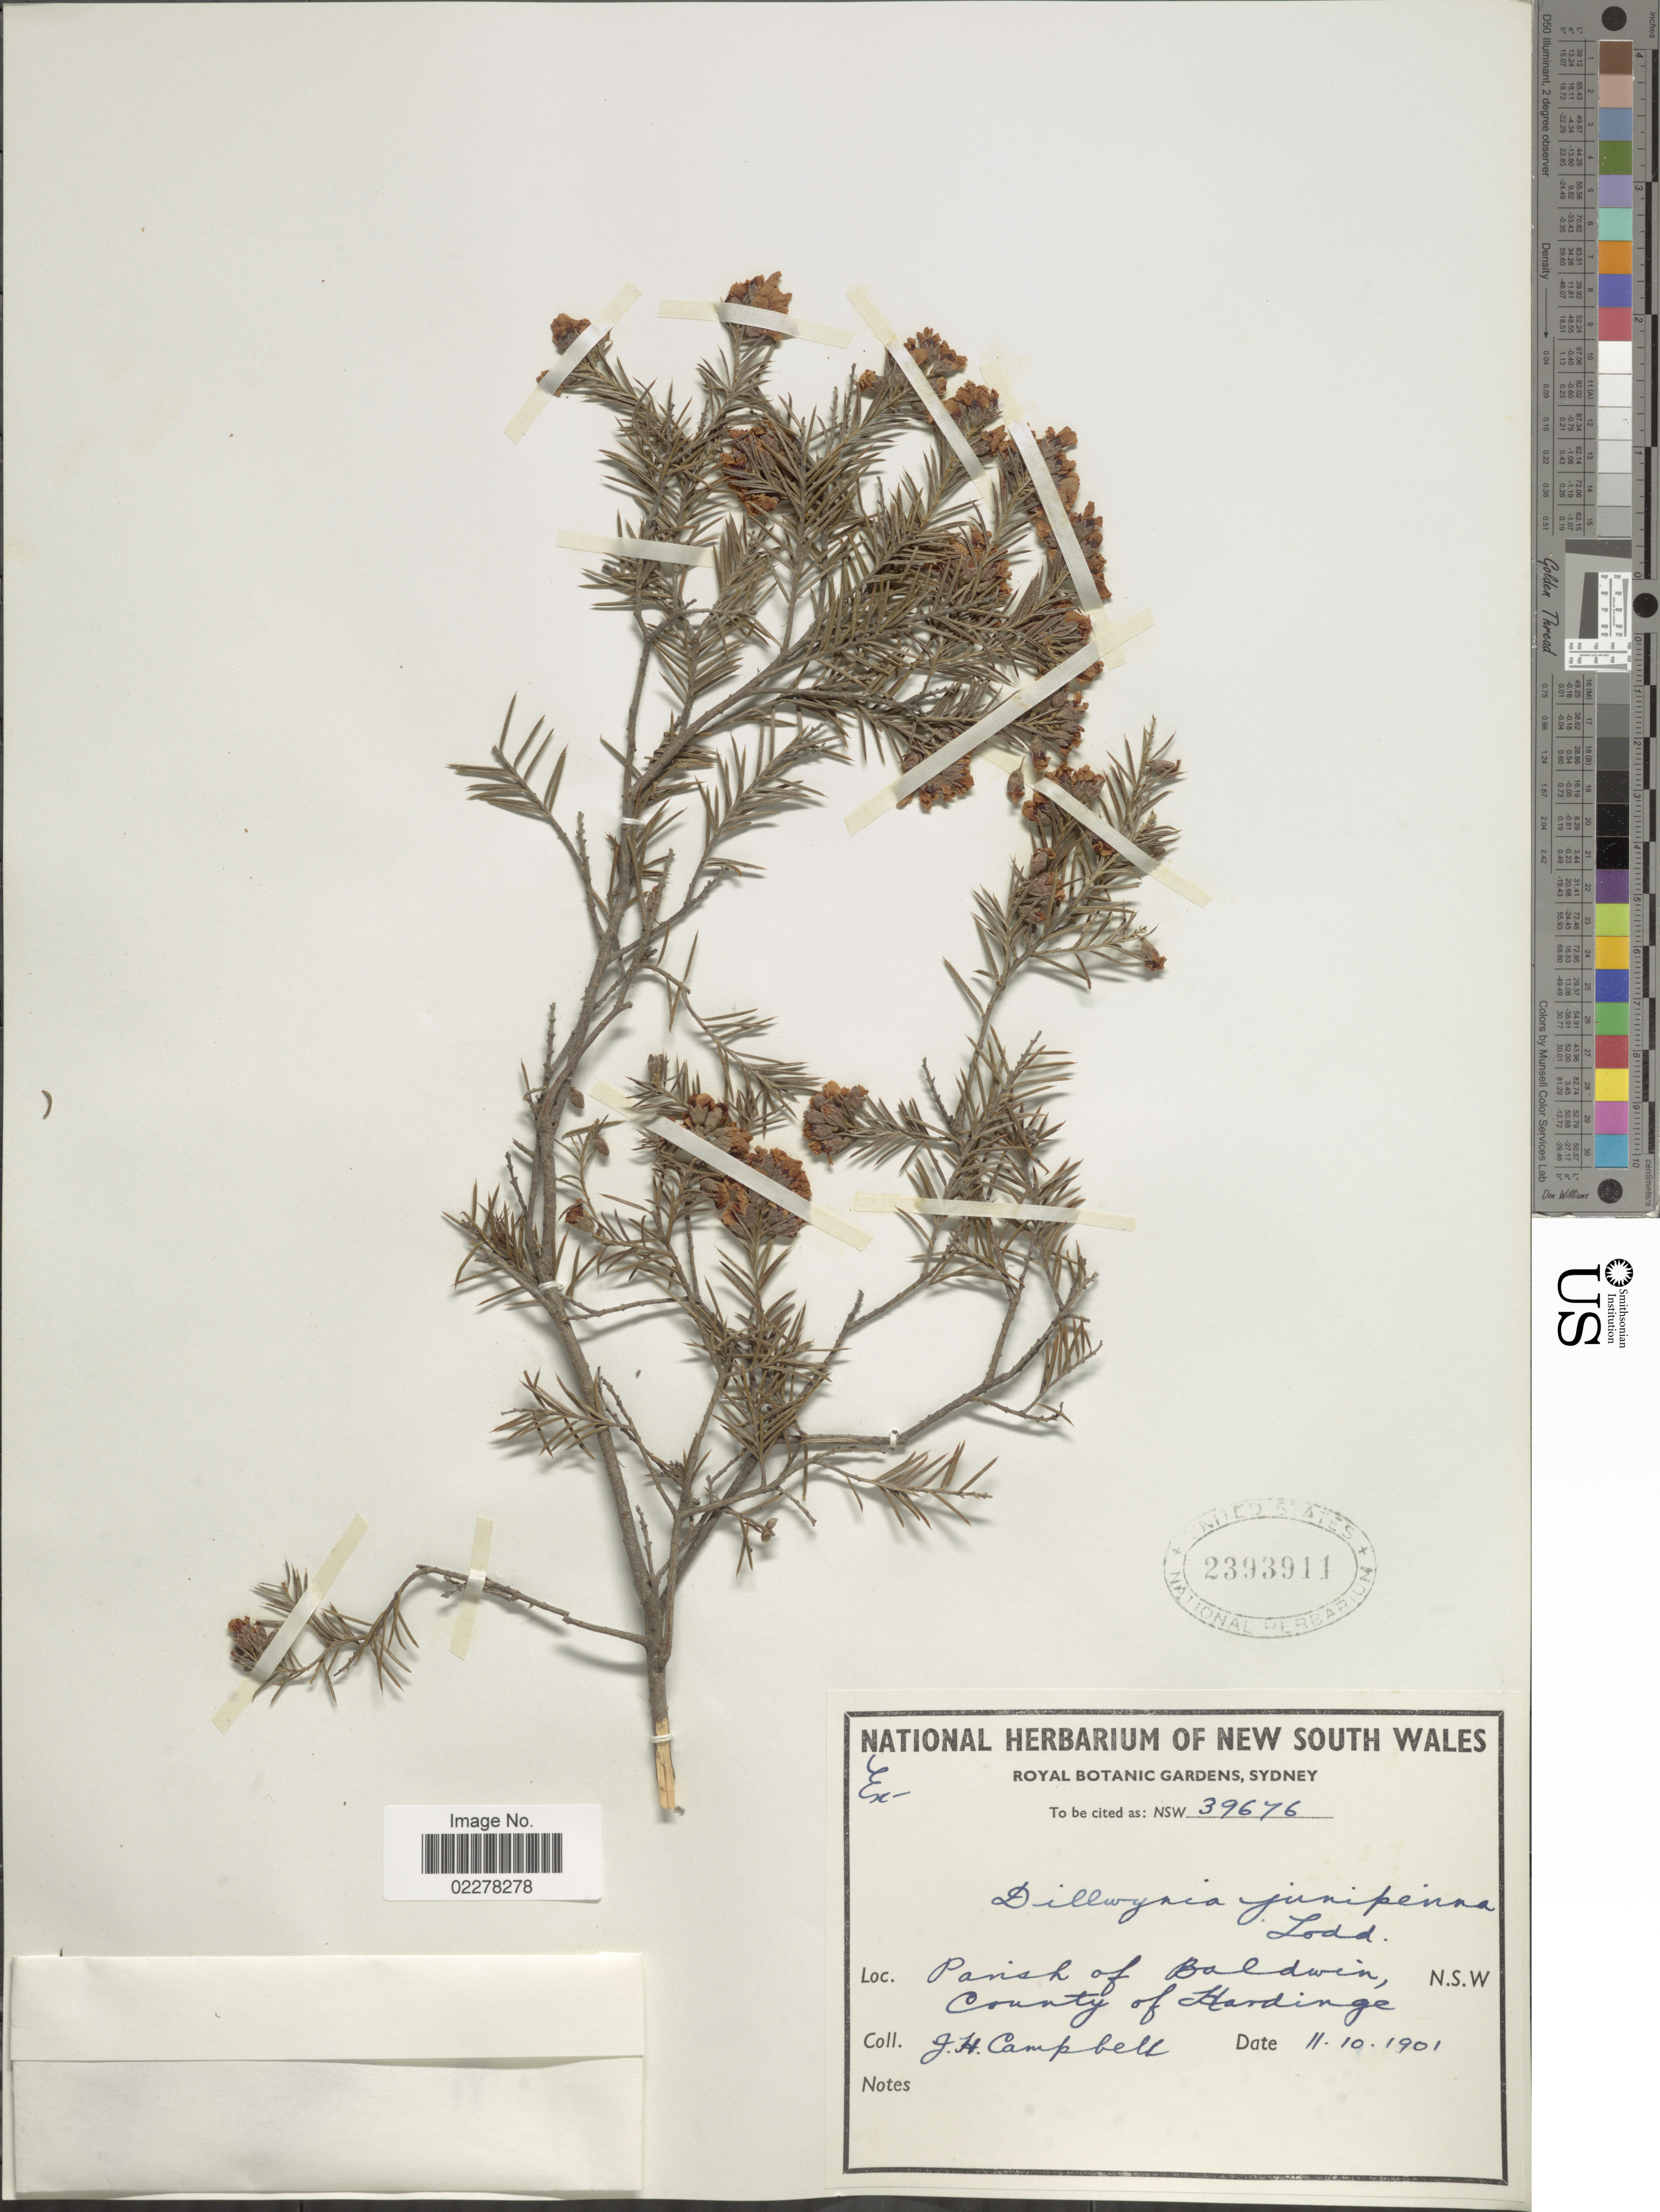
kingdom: Plantae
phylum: Tracheophyta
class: Magnoliopsida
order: Fabales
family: Fabaceae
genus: Dillwynia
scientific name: Dillwynia juniperina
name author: Lodd.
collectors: J. Campbell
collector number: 39676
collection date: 1901-10-11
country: Australia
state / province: New South Wales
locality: Pansh of Baldwin, County of Hardinge. N.S.W.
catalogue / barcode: US 2393911